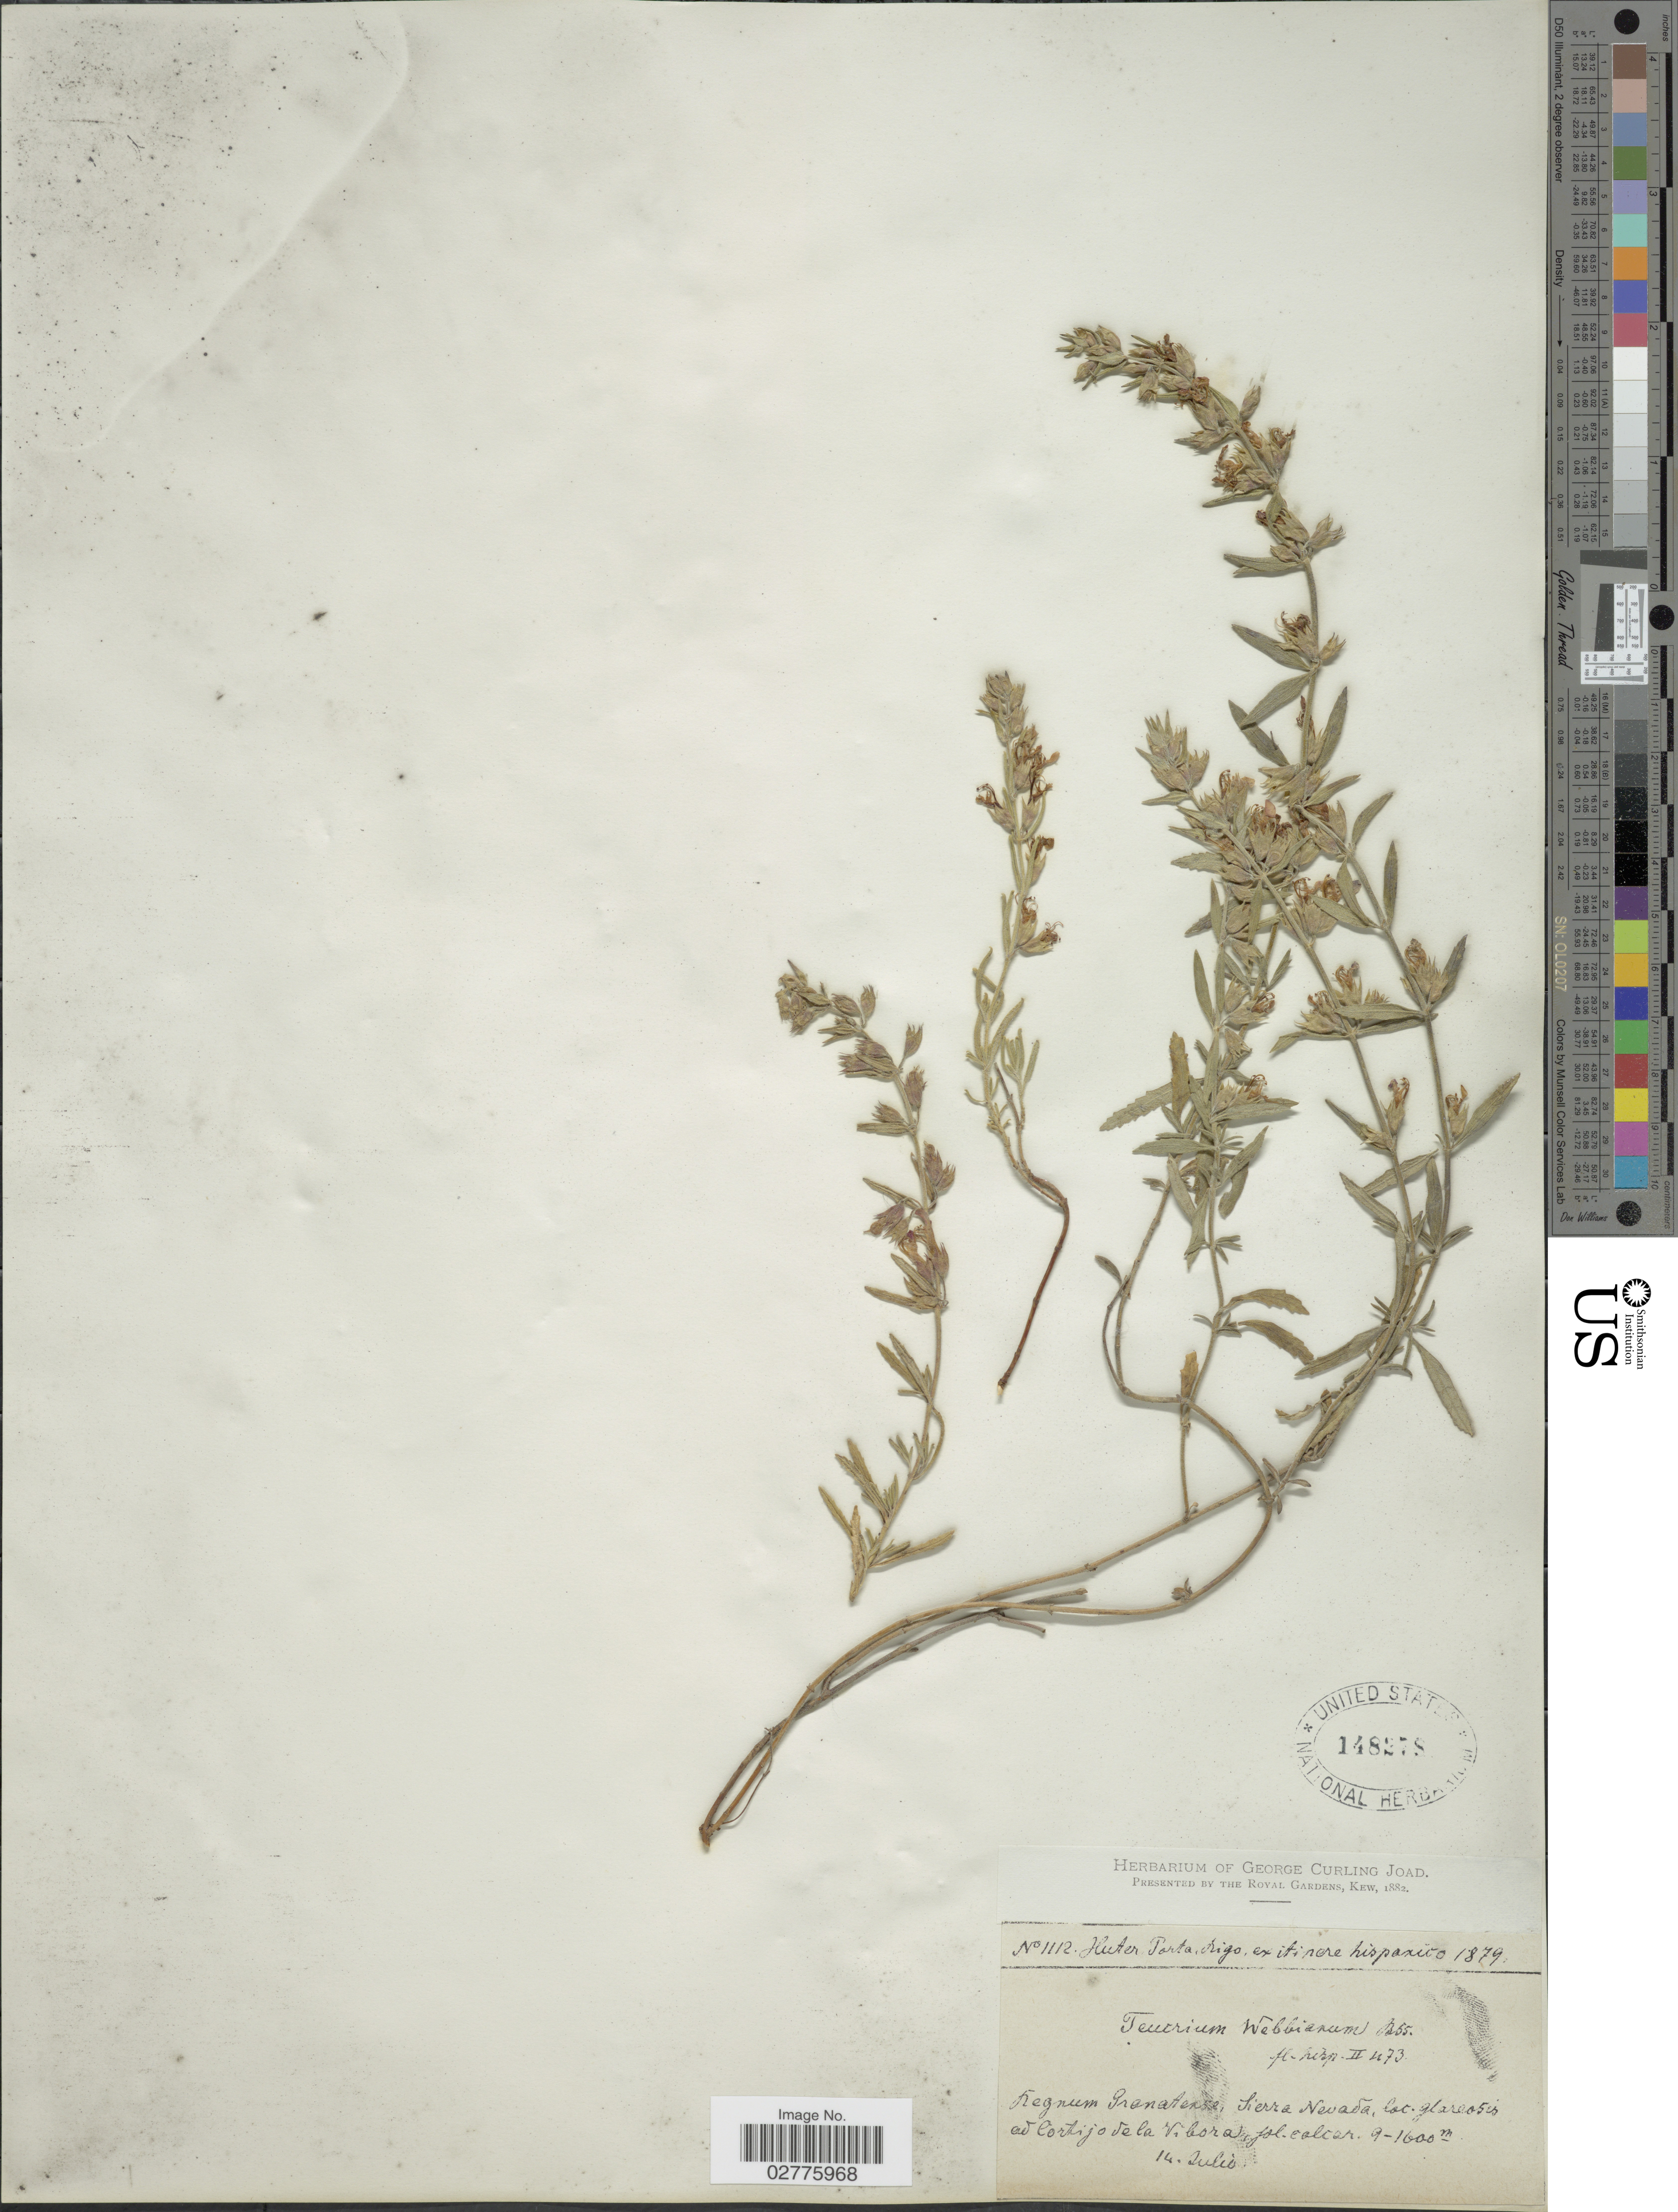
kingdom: Plantae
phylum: Tracheophyta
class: Magnoliopsida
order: Lamiales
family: Lamiaceae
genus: Teucrium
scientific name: Teucrium webbianum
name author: Boiss.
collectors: -. Huter, -- Porta & -- Rigo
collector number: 1112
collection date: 1879-07-14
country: Spain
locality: Regnum Pranatense, Sierra Nevada, lat. glareosis ad Corthigo de la Vibora, fol. calcar.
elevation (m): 900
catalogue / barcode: US 148278